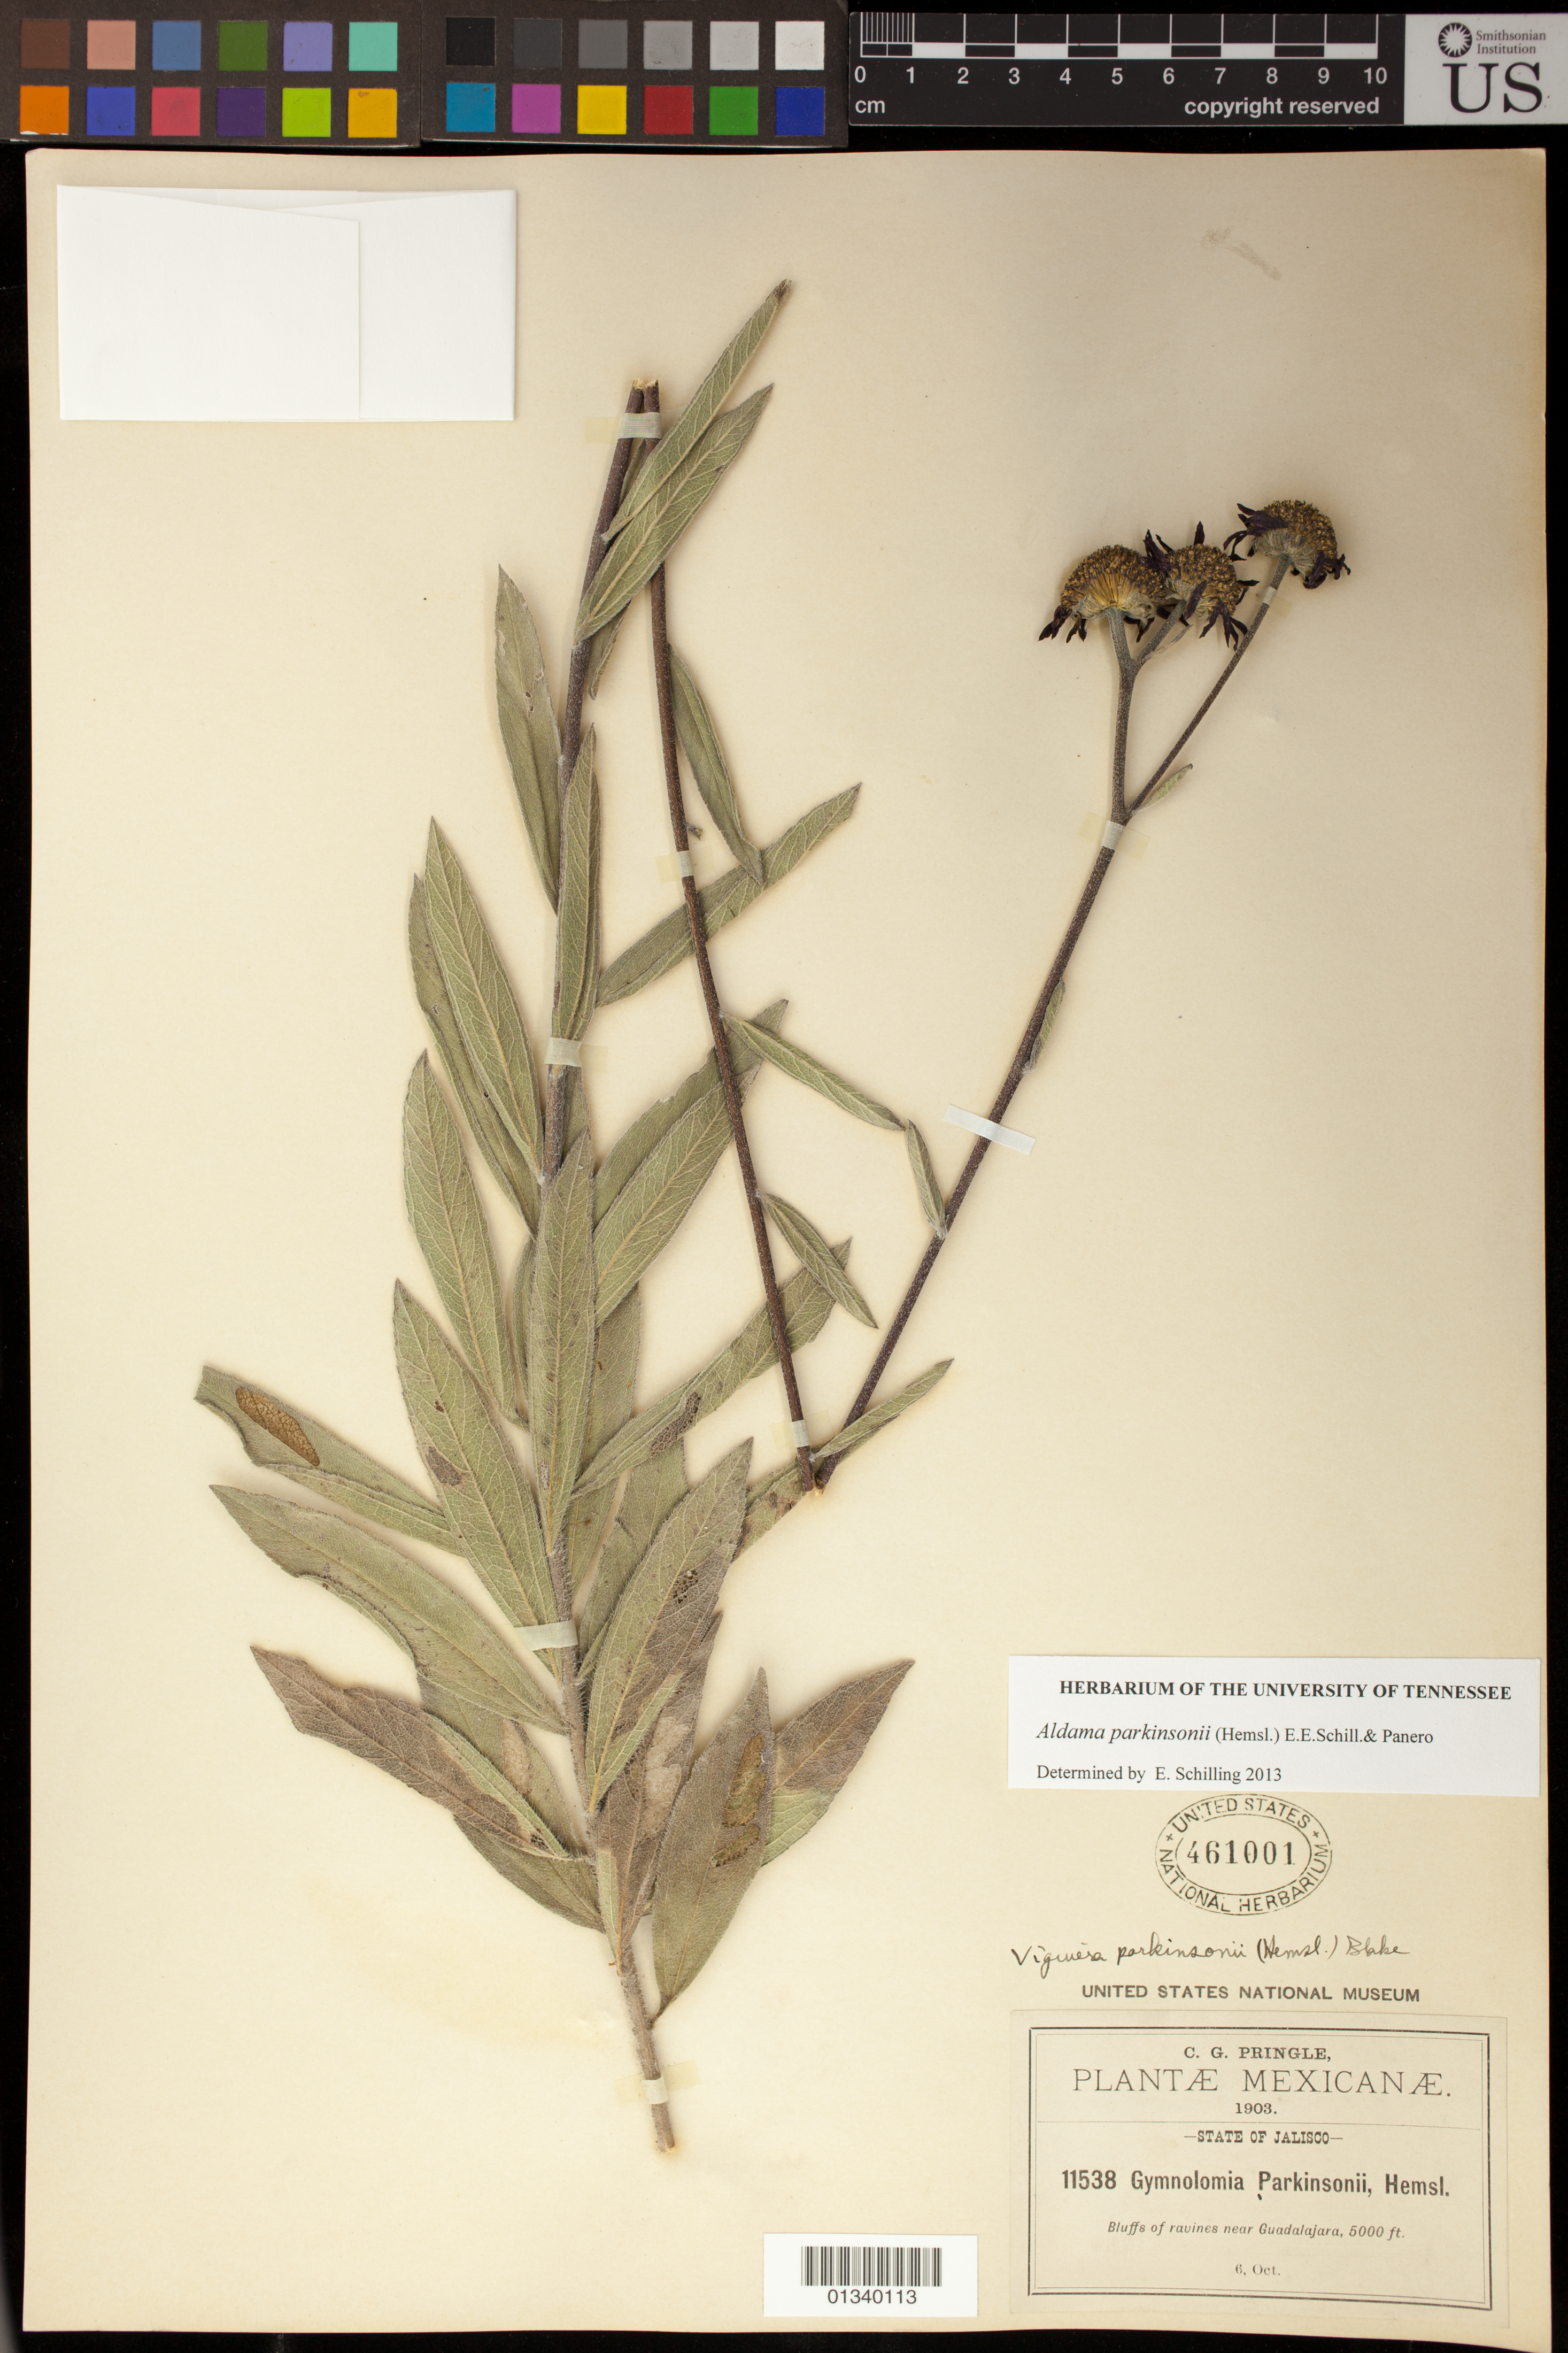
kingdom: Plantae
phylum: Tracheophyta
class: Magnoliopsida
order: Asterales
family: Asteraceae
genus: Aldama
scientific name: Aldama parkinsonii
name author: (Hemsl.) Schill.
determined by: Schilling, E. E.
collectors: C. G. Pringle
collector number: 11538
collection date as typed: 06 Oct 1903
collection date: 1903-10-06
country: Mexico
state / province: Jalisco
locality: Near Guadalajara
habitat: Bluffs of ravines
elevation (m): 1524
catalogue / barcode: US 461001